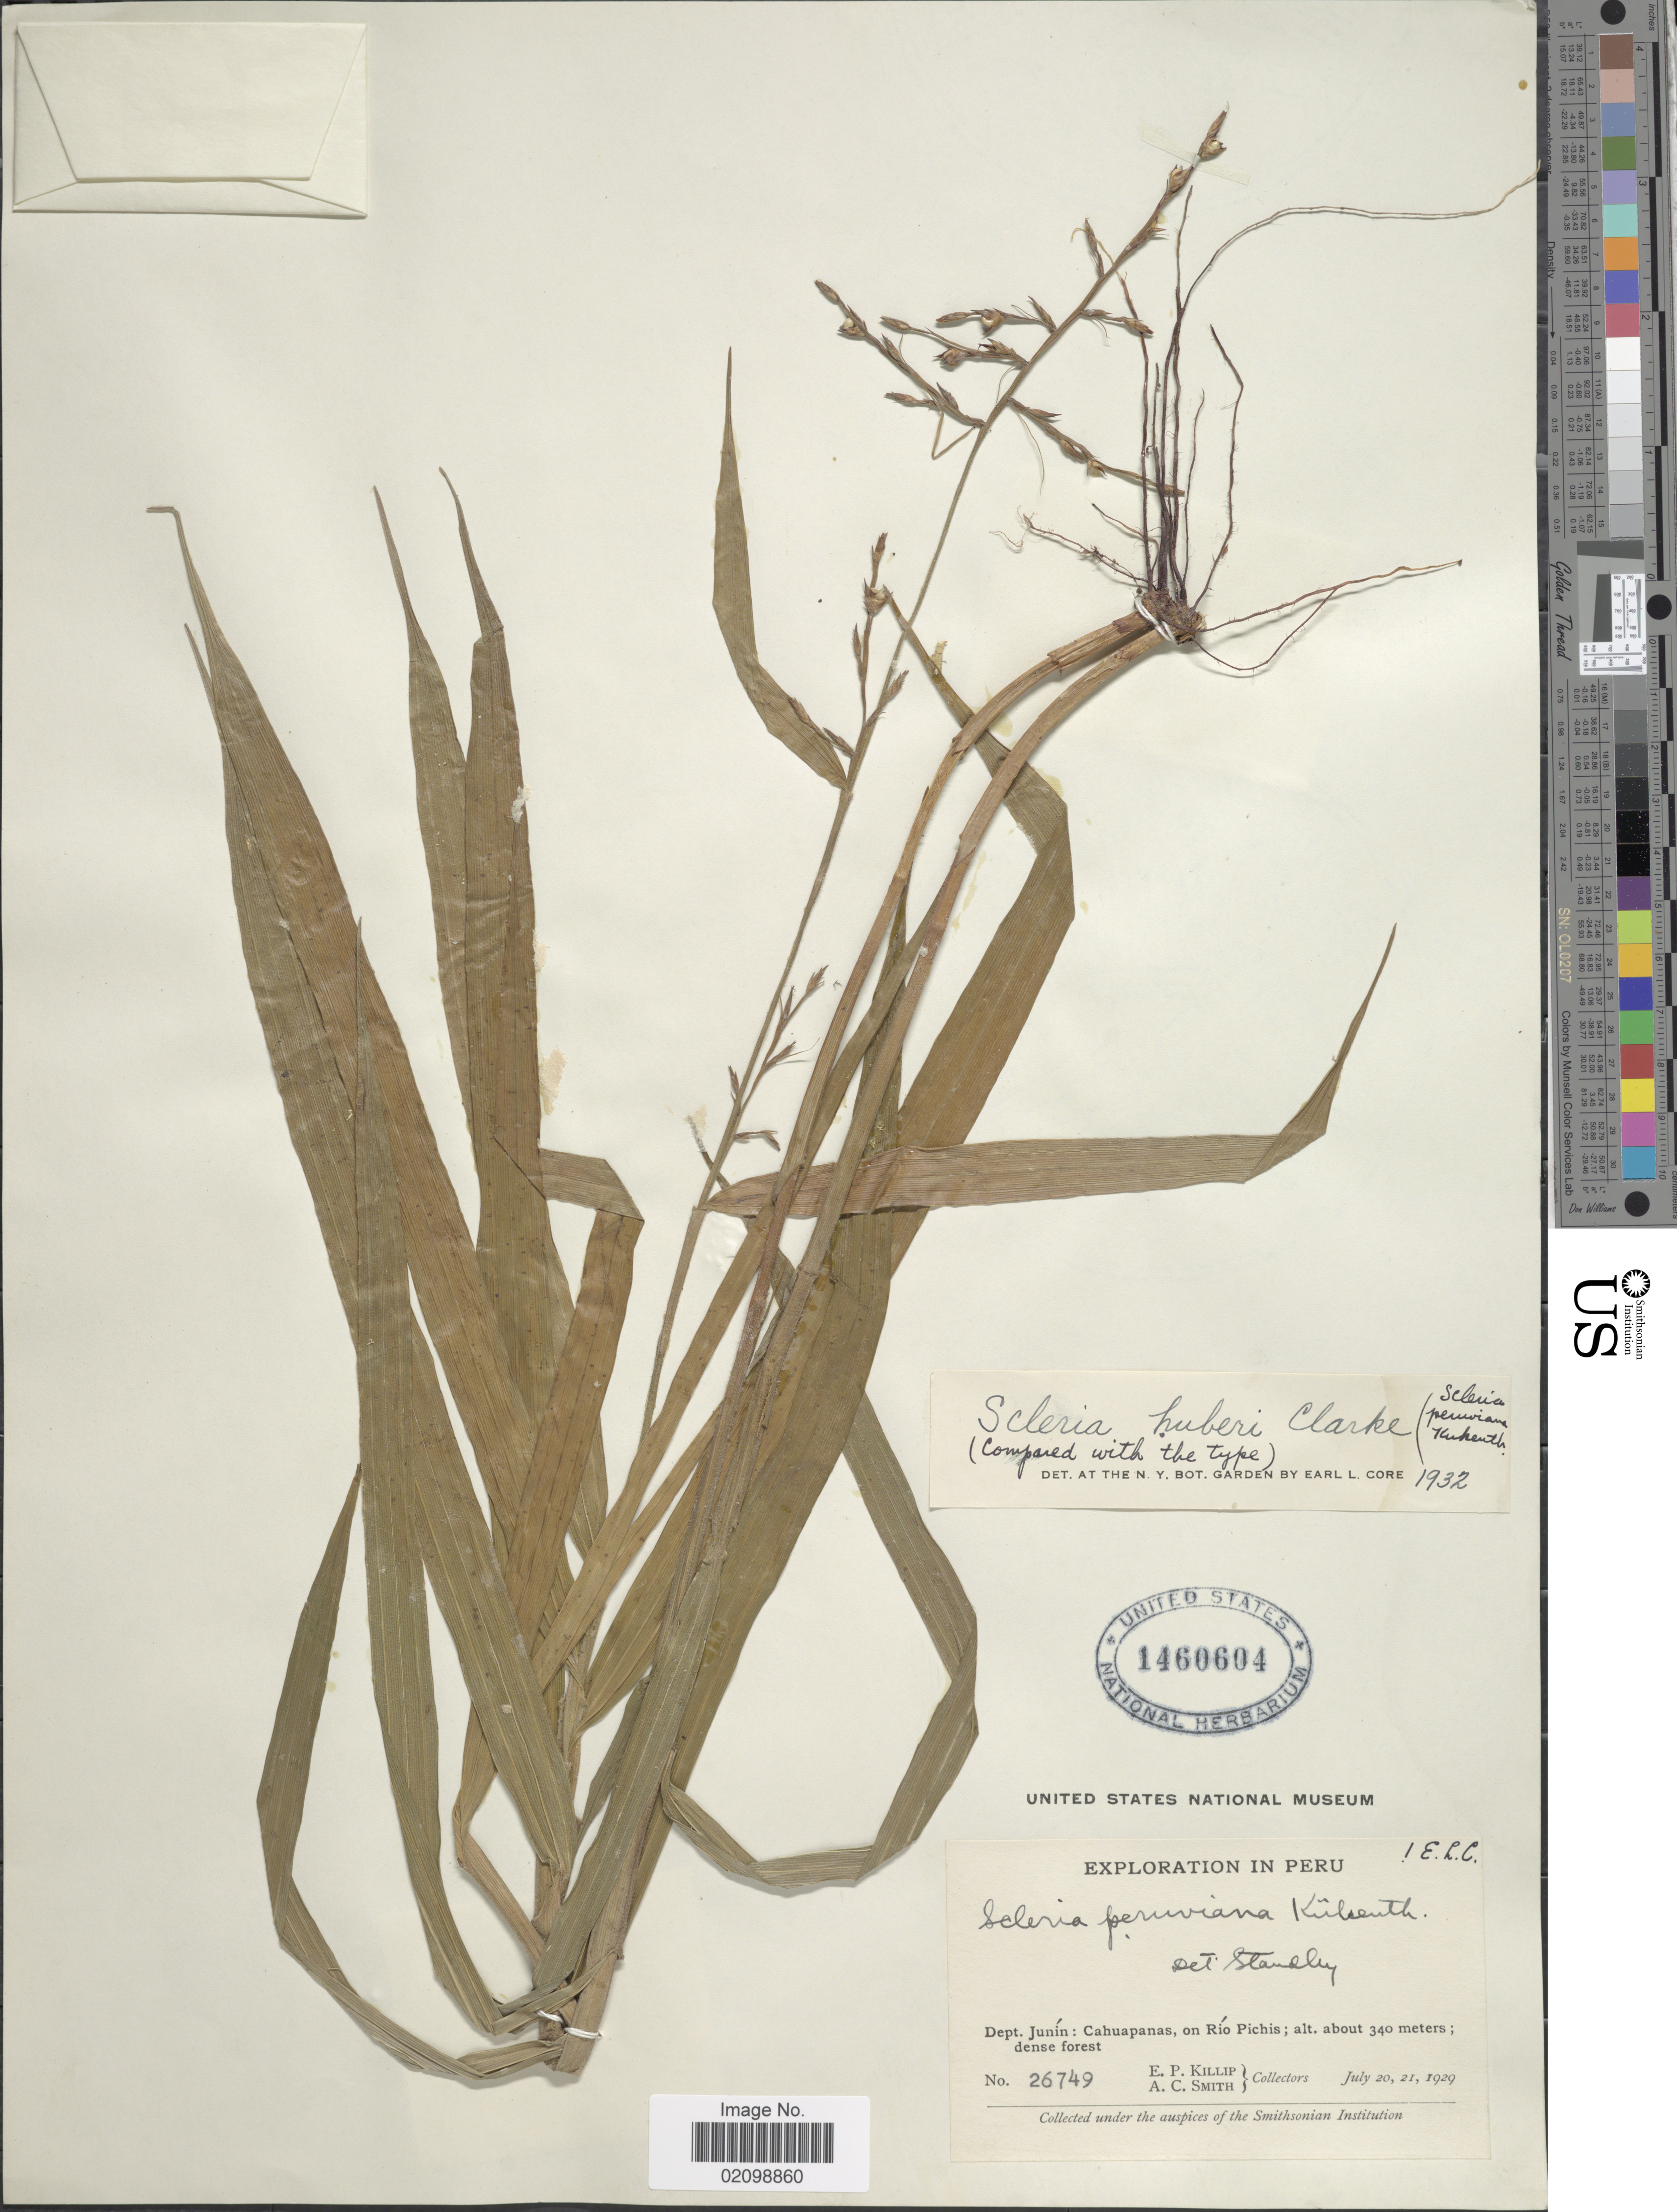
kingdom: Plantae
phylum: Tracheophyta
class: Liliopsida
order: Poales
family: Cyperaceae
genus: Scleria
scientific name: Scleria huberi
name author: C.B. Clarke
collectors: E. P. Killip & A. C. Smith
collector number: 26749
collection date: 1929-07-20/1929-07-21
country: Peru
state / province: Junín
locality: Dept. Junin: Cahuapanas, on Rio Pichis.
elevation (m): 340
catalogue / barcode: US 1460604